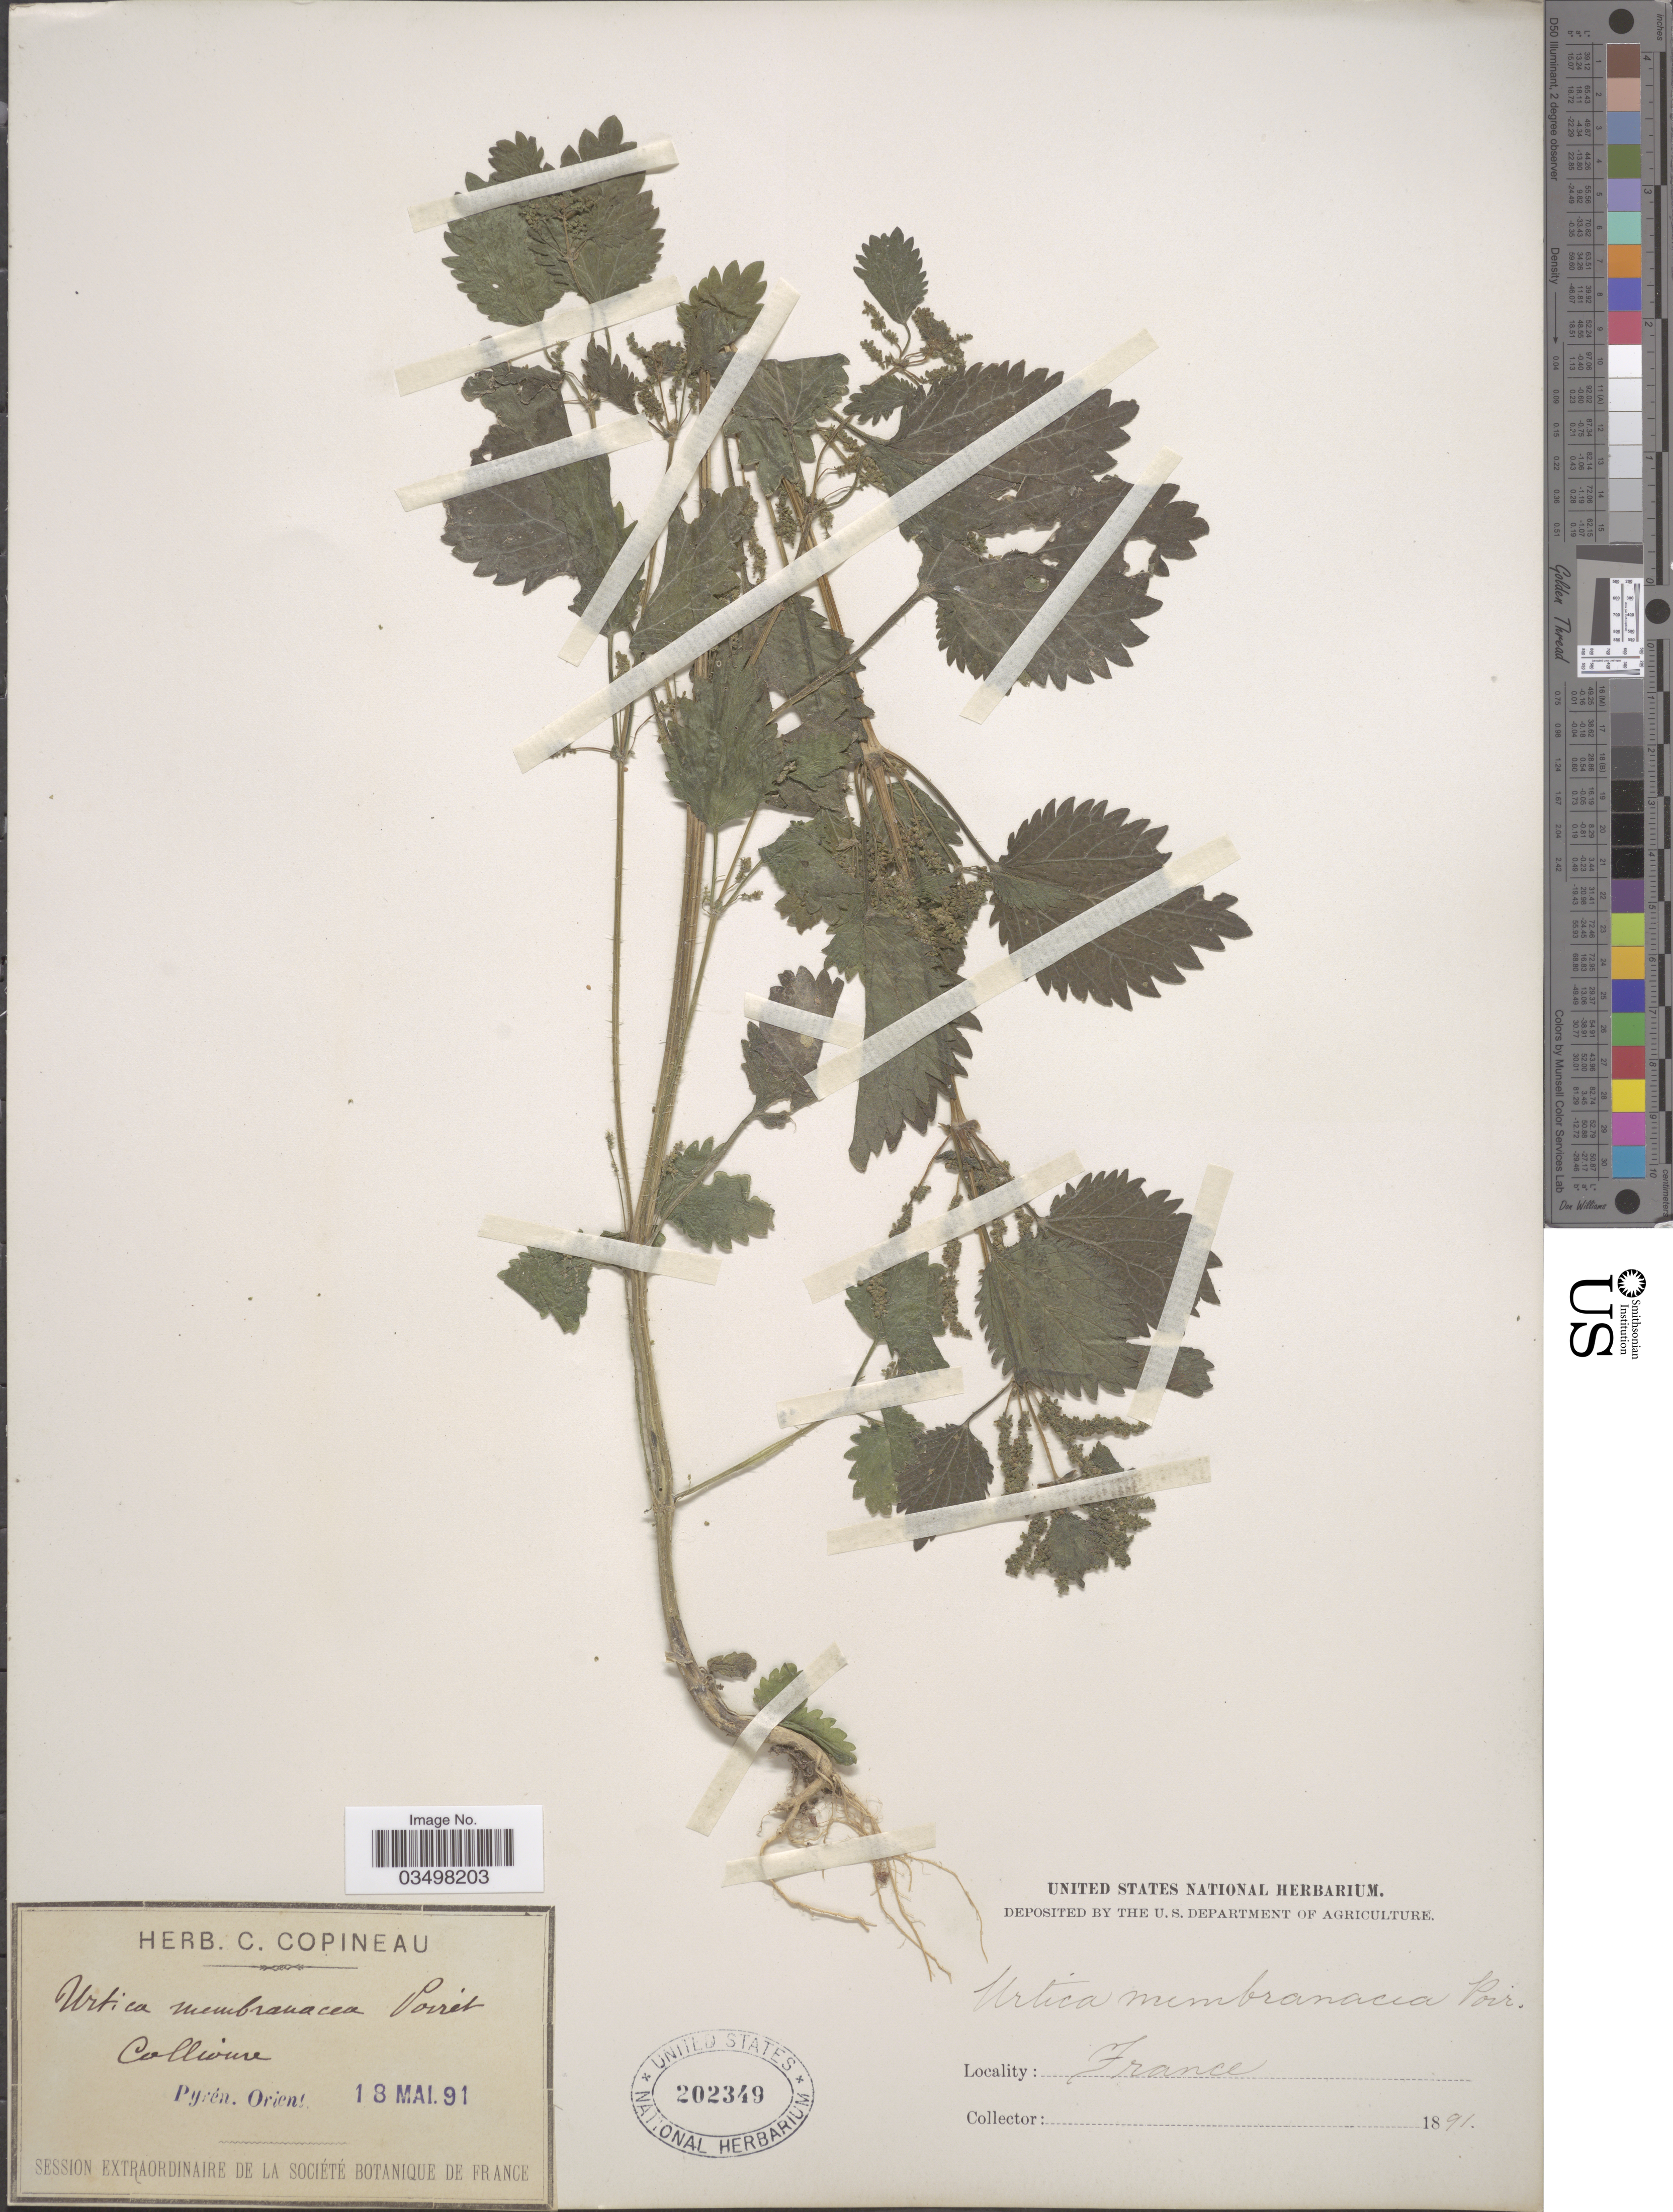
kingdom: Plantae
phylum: Tracheophyta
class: Magnoliopsida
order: Rosales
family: Urticaceae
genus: Urtica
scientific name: Urtica membranacea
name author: Poir.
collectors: ex herb. C. Copineau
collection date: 1891-05-18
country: France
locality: Collioure, Pyrén. Orient.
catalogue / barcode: US 202349